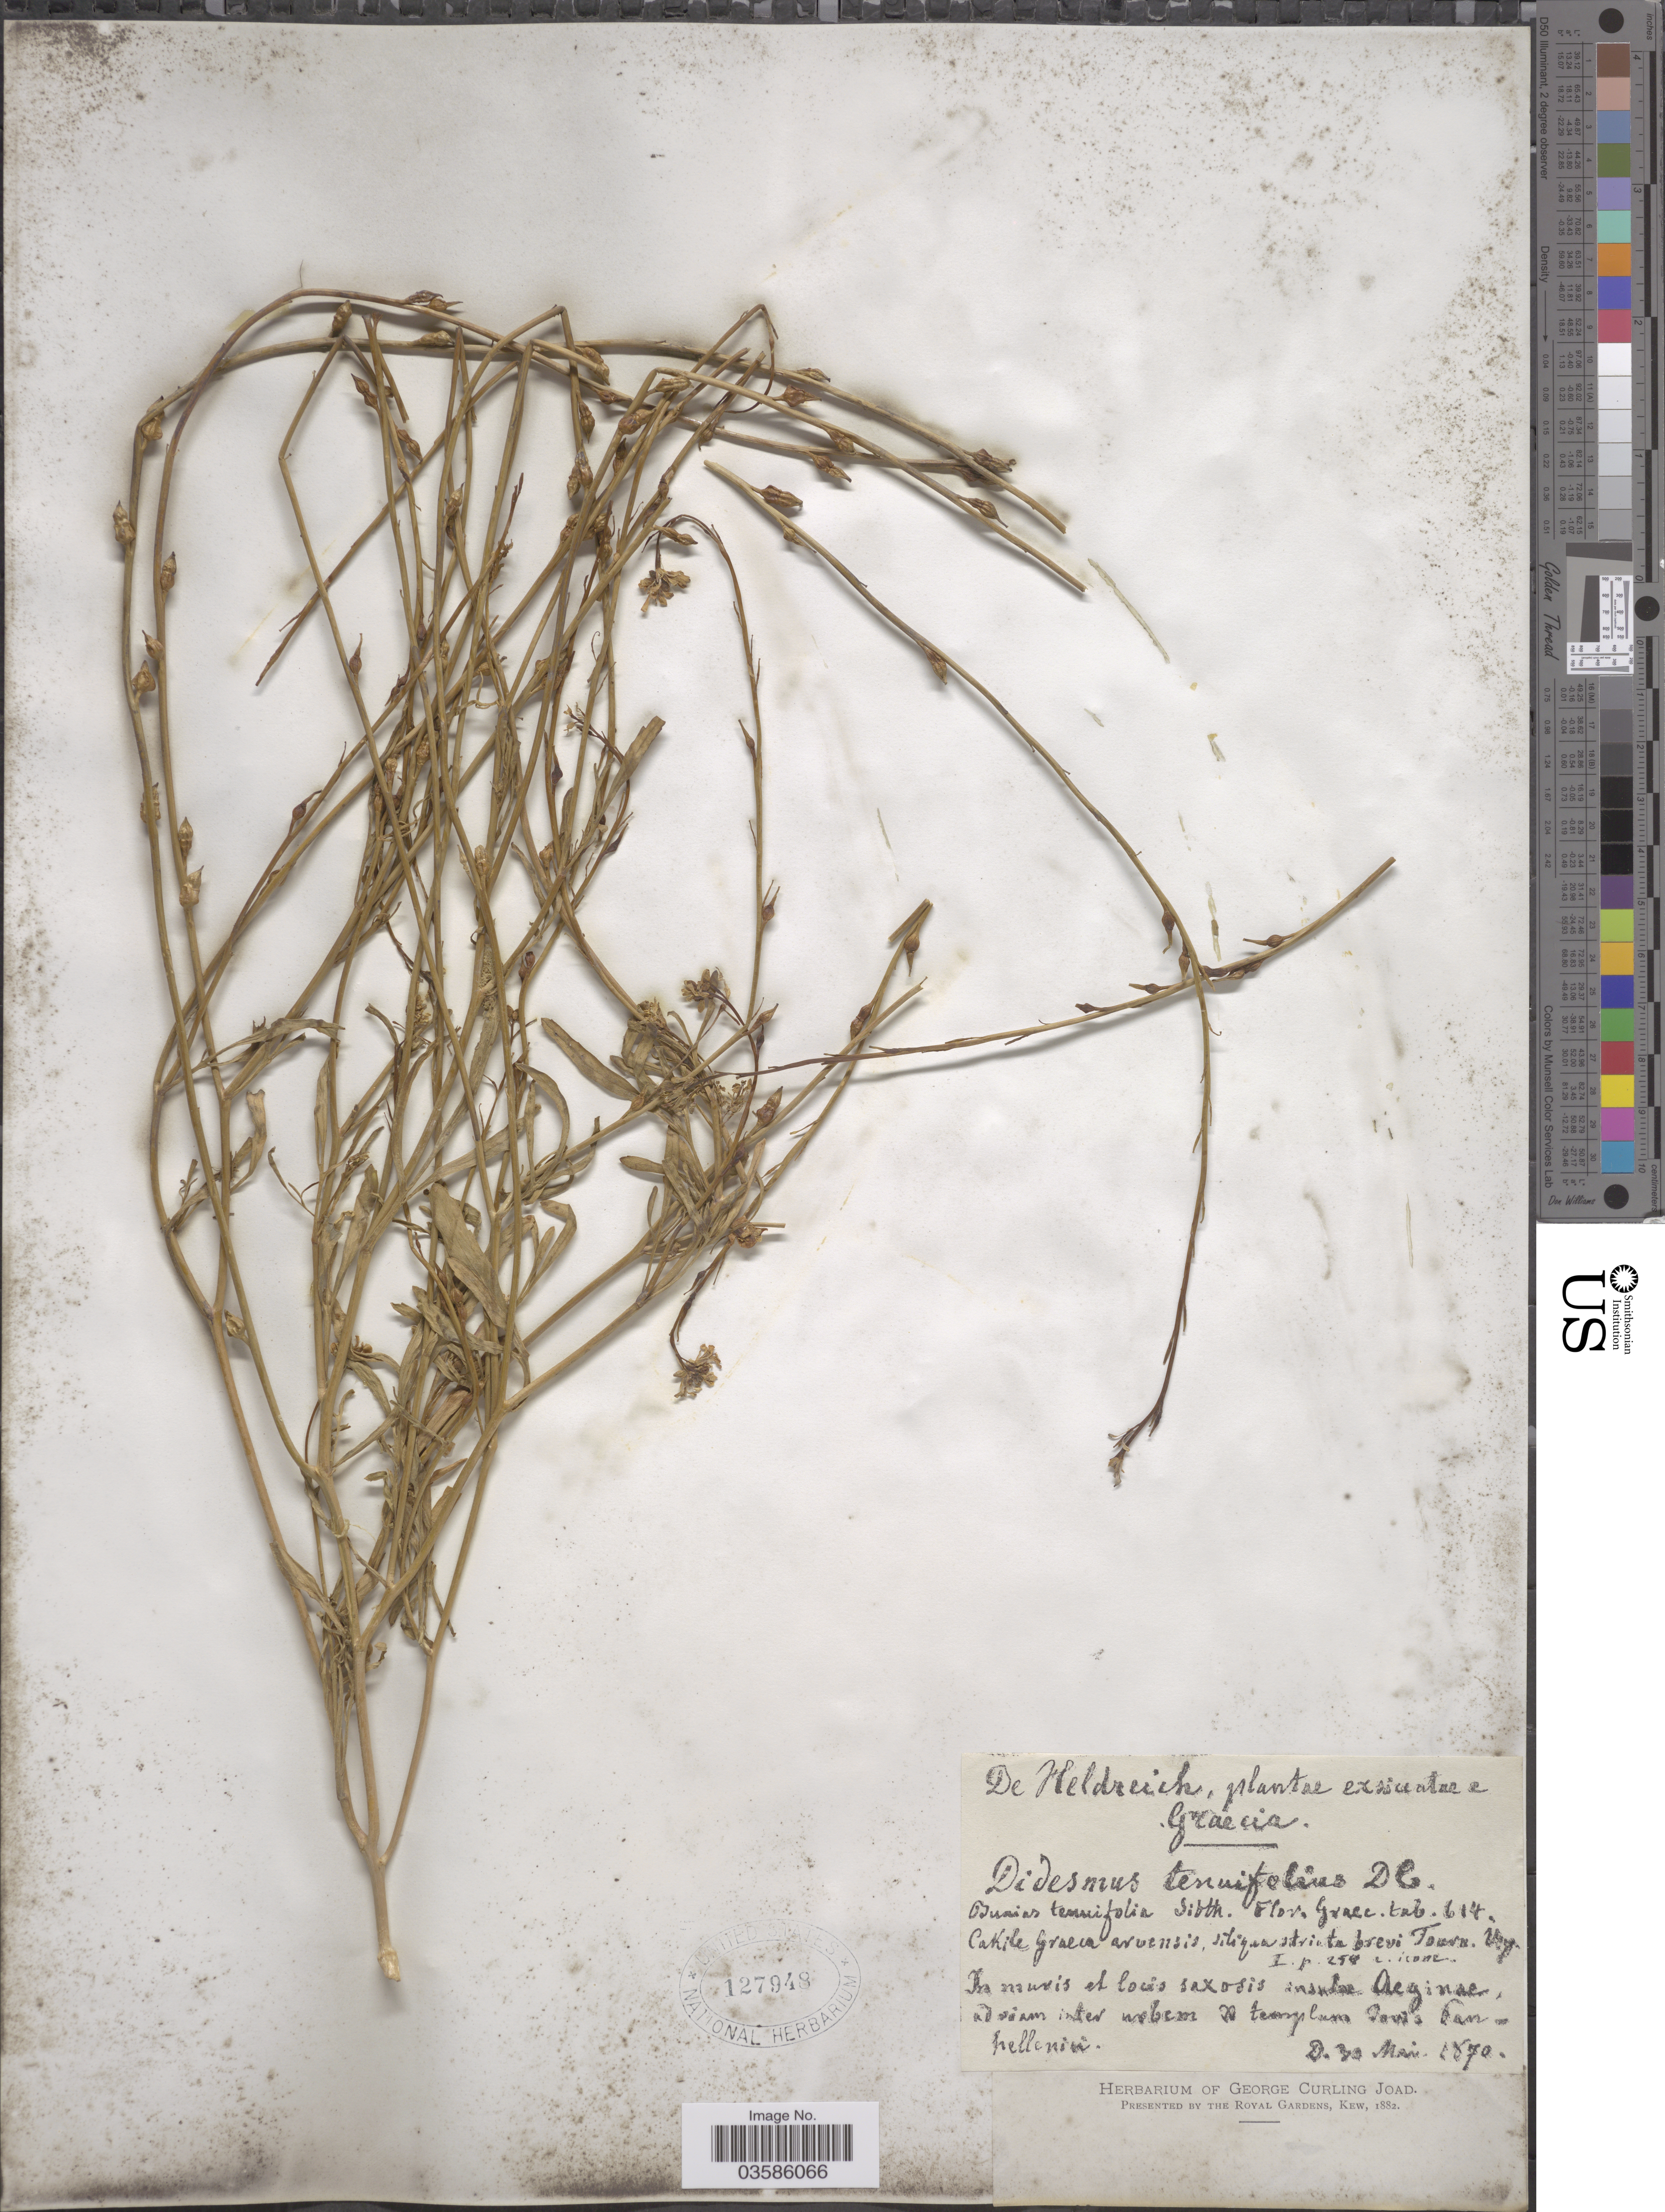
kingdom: Plantae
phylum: Tracheophyta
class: Magnoliopsida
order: Brassicales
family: Brassicaceae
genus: Didesmus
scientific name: Didesmus tenuifolius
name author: (Sm.) DC.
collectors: -. De Heldreich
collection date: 1870-05-30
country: Greece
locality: Græcia. In munis et locis saxosis insulæ Aeginæ.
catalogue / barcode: US 127948